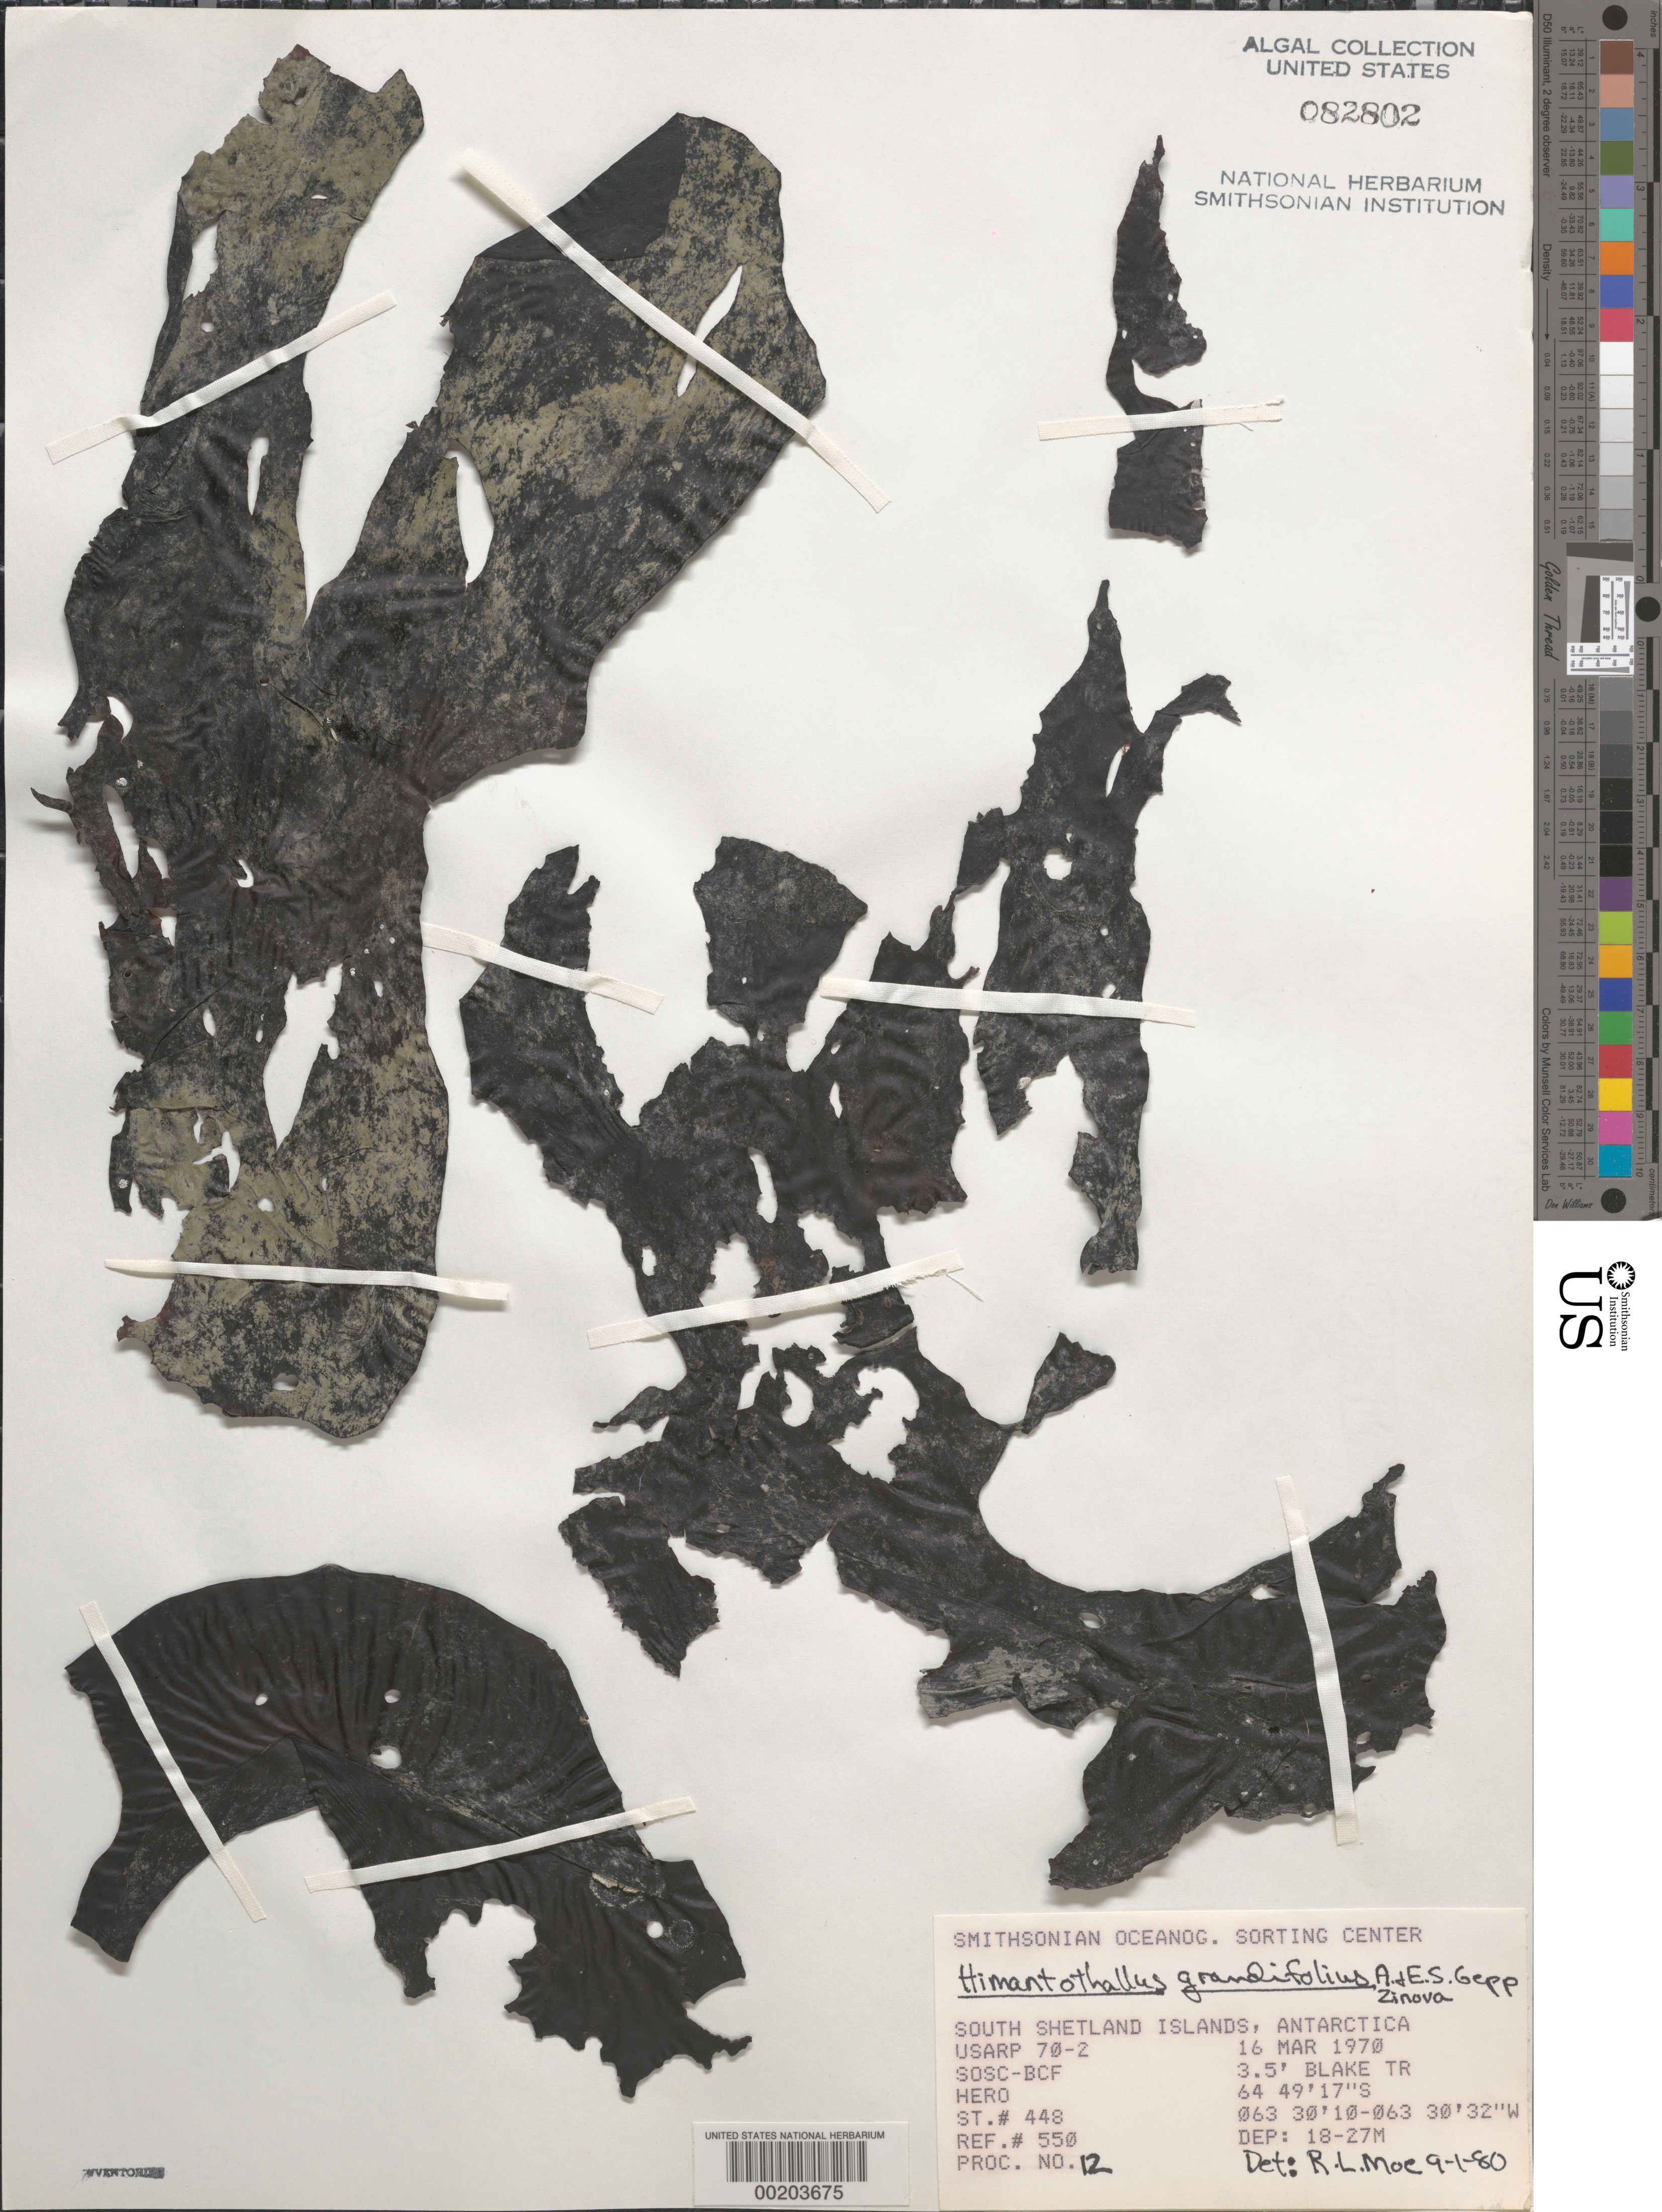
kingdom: Chromista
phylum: Ochrophyta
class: Phaeophyceae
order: Desmarestiales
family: Desmarestiaceae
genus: Himantothallus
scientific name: Himantothallus grandifolius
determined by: Moe, R. L.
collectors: SOSC-BCF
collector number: Station 448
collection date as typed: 16 Mar 1970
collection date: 1970-03-16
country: Antarctica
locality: Antarctic Peninsula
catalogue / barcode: US 82802